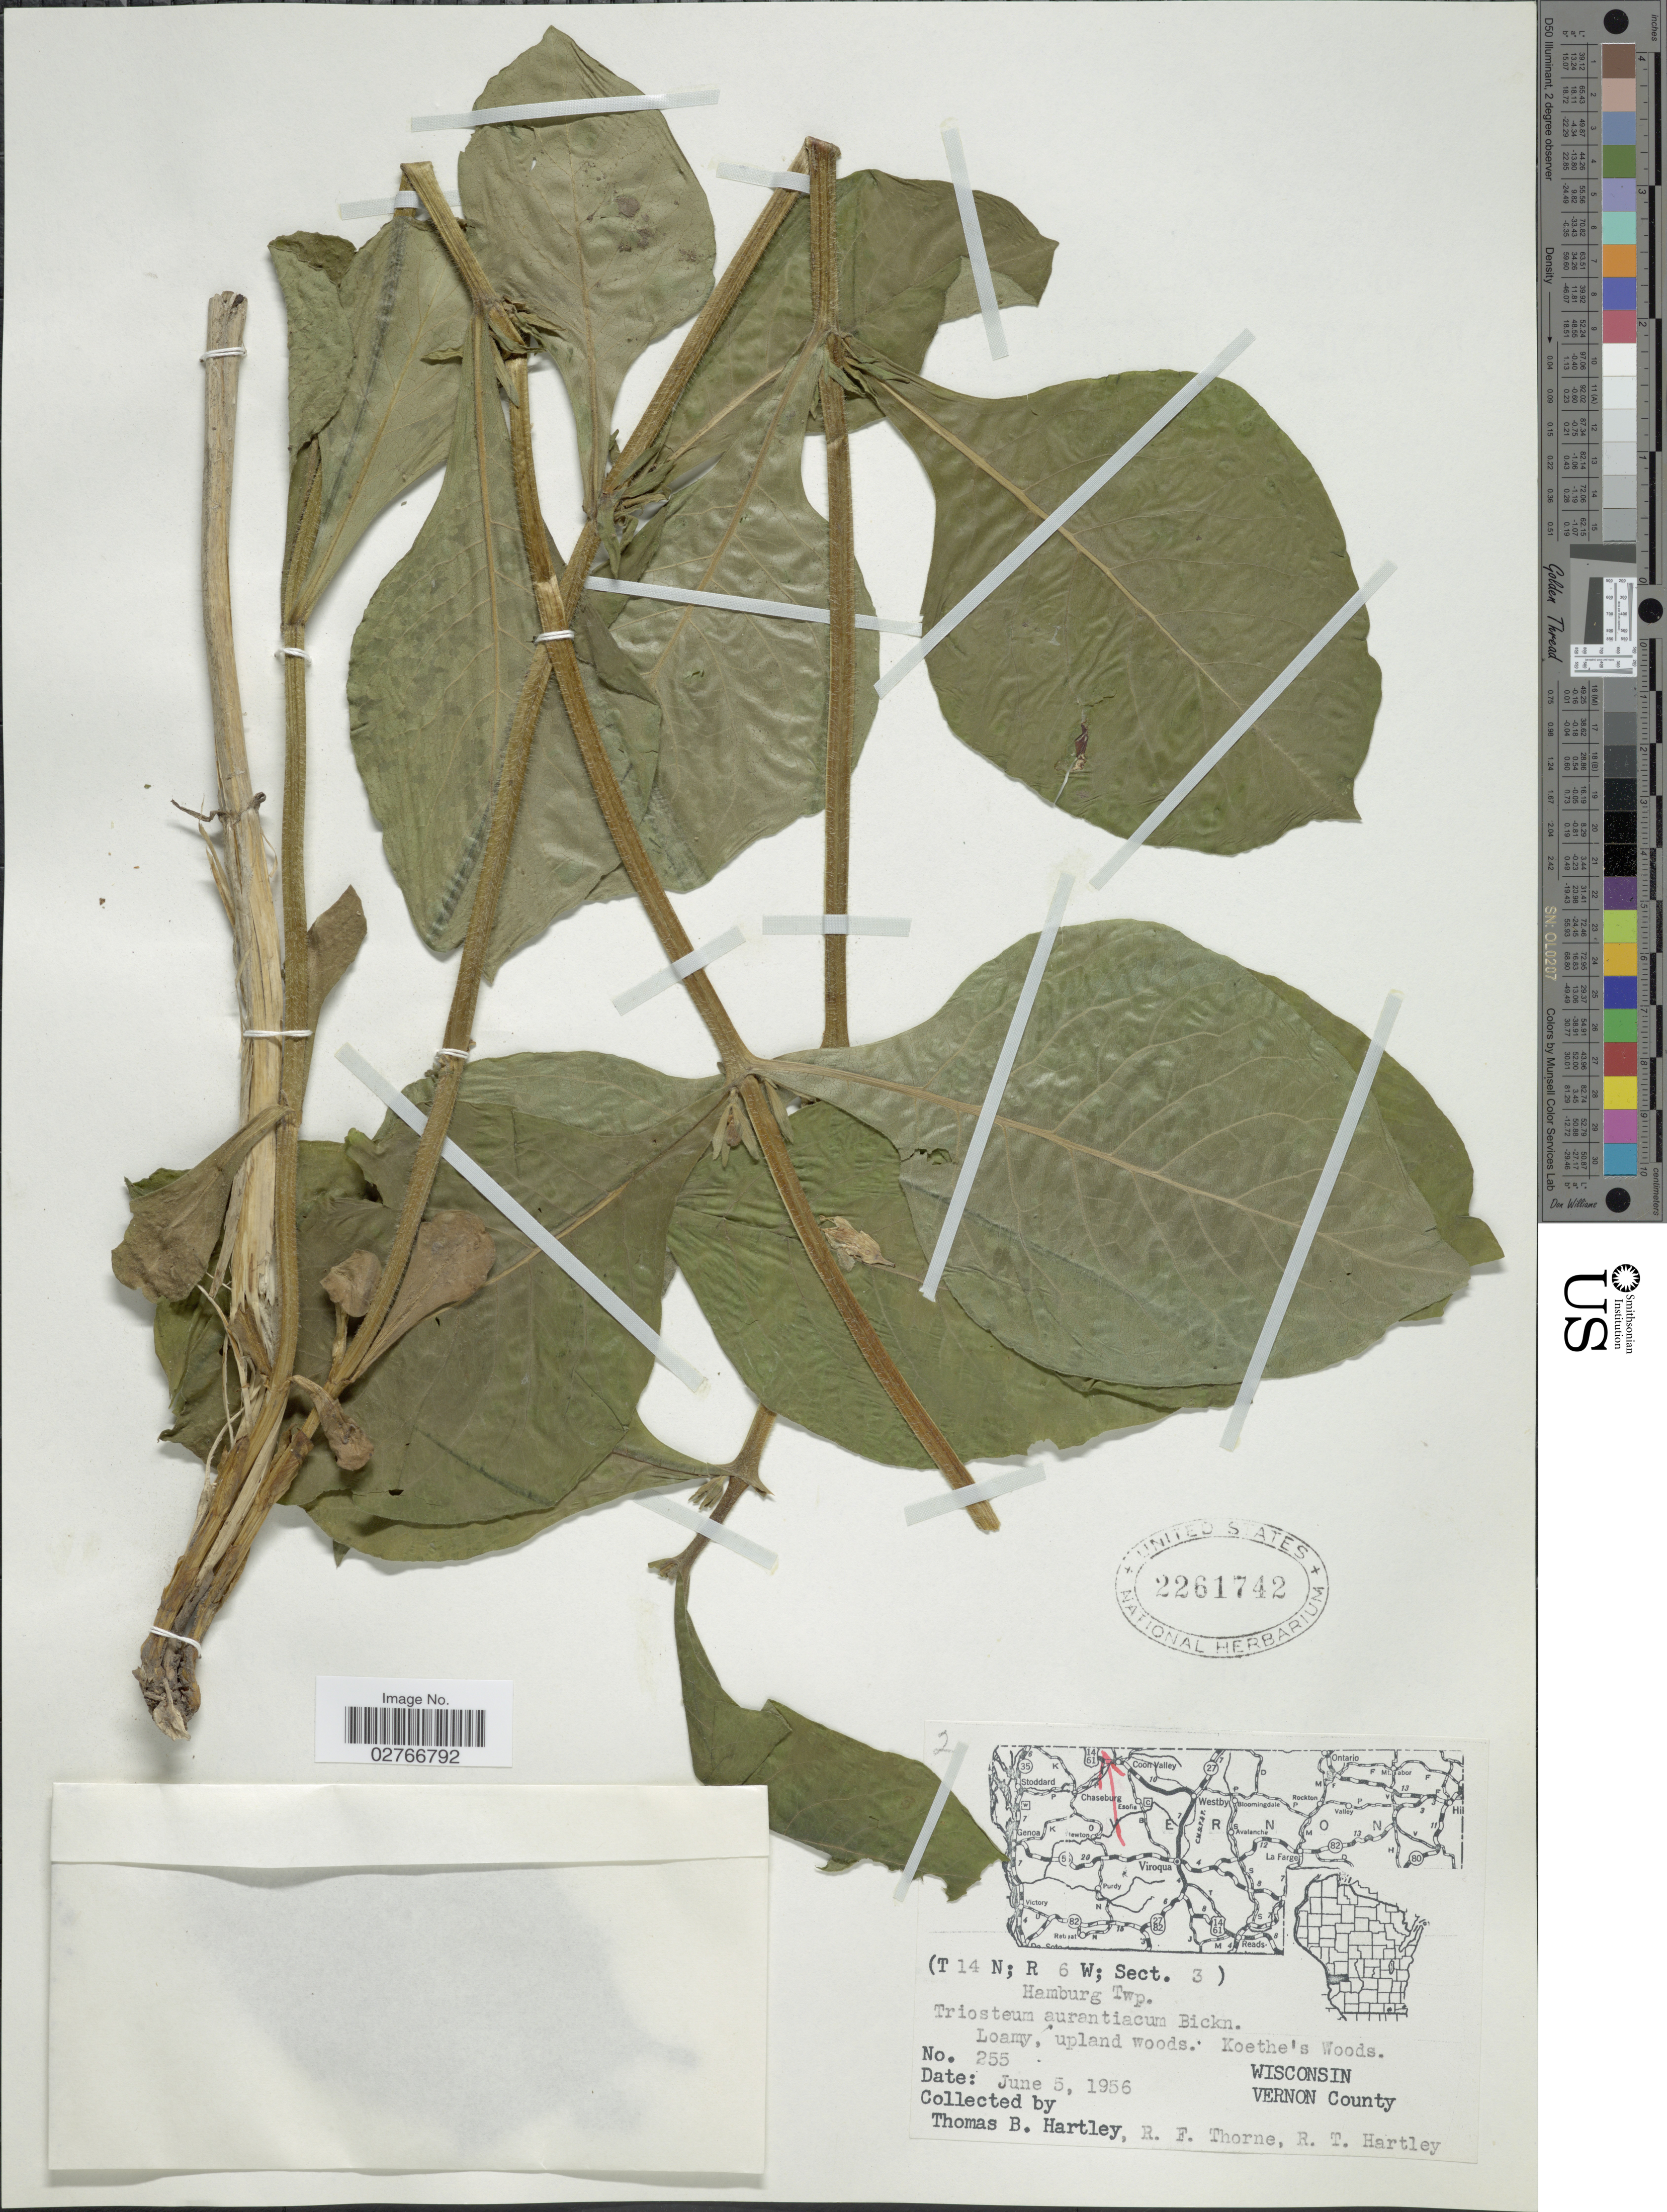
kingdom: Plantae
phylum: Tracheophyta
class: Magnoliopsida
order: Dipsacales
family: Caprifoliaceae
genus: Triosteum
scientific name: Triosteum aurantiacum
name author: E.P. Bicknell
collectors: T. Hartley, R. F. Thorne & R. T. Hartley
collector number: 255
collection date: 1956-06-05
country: United States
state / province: Wisconsin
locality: (T 14 N; R 6 W; Sect. 3). Hamburg Twp. Koethe's Woods. Vernon County.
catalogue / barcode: US 2261742